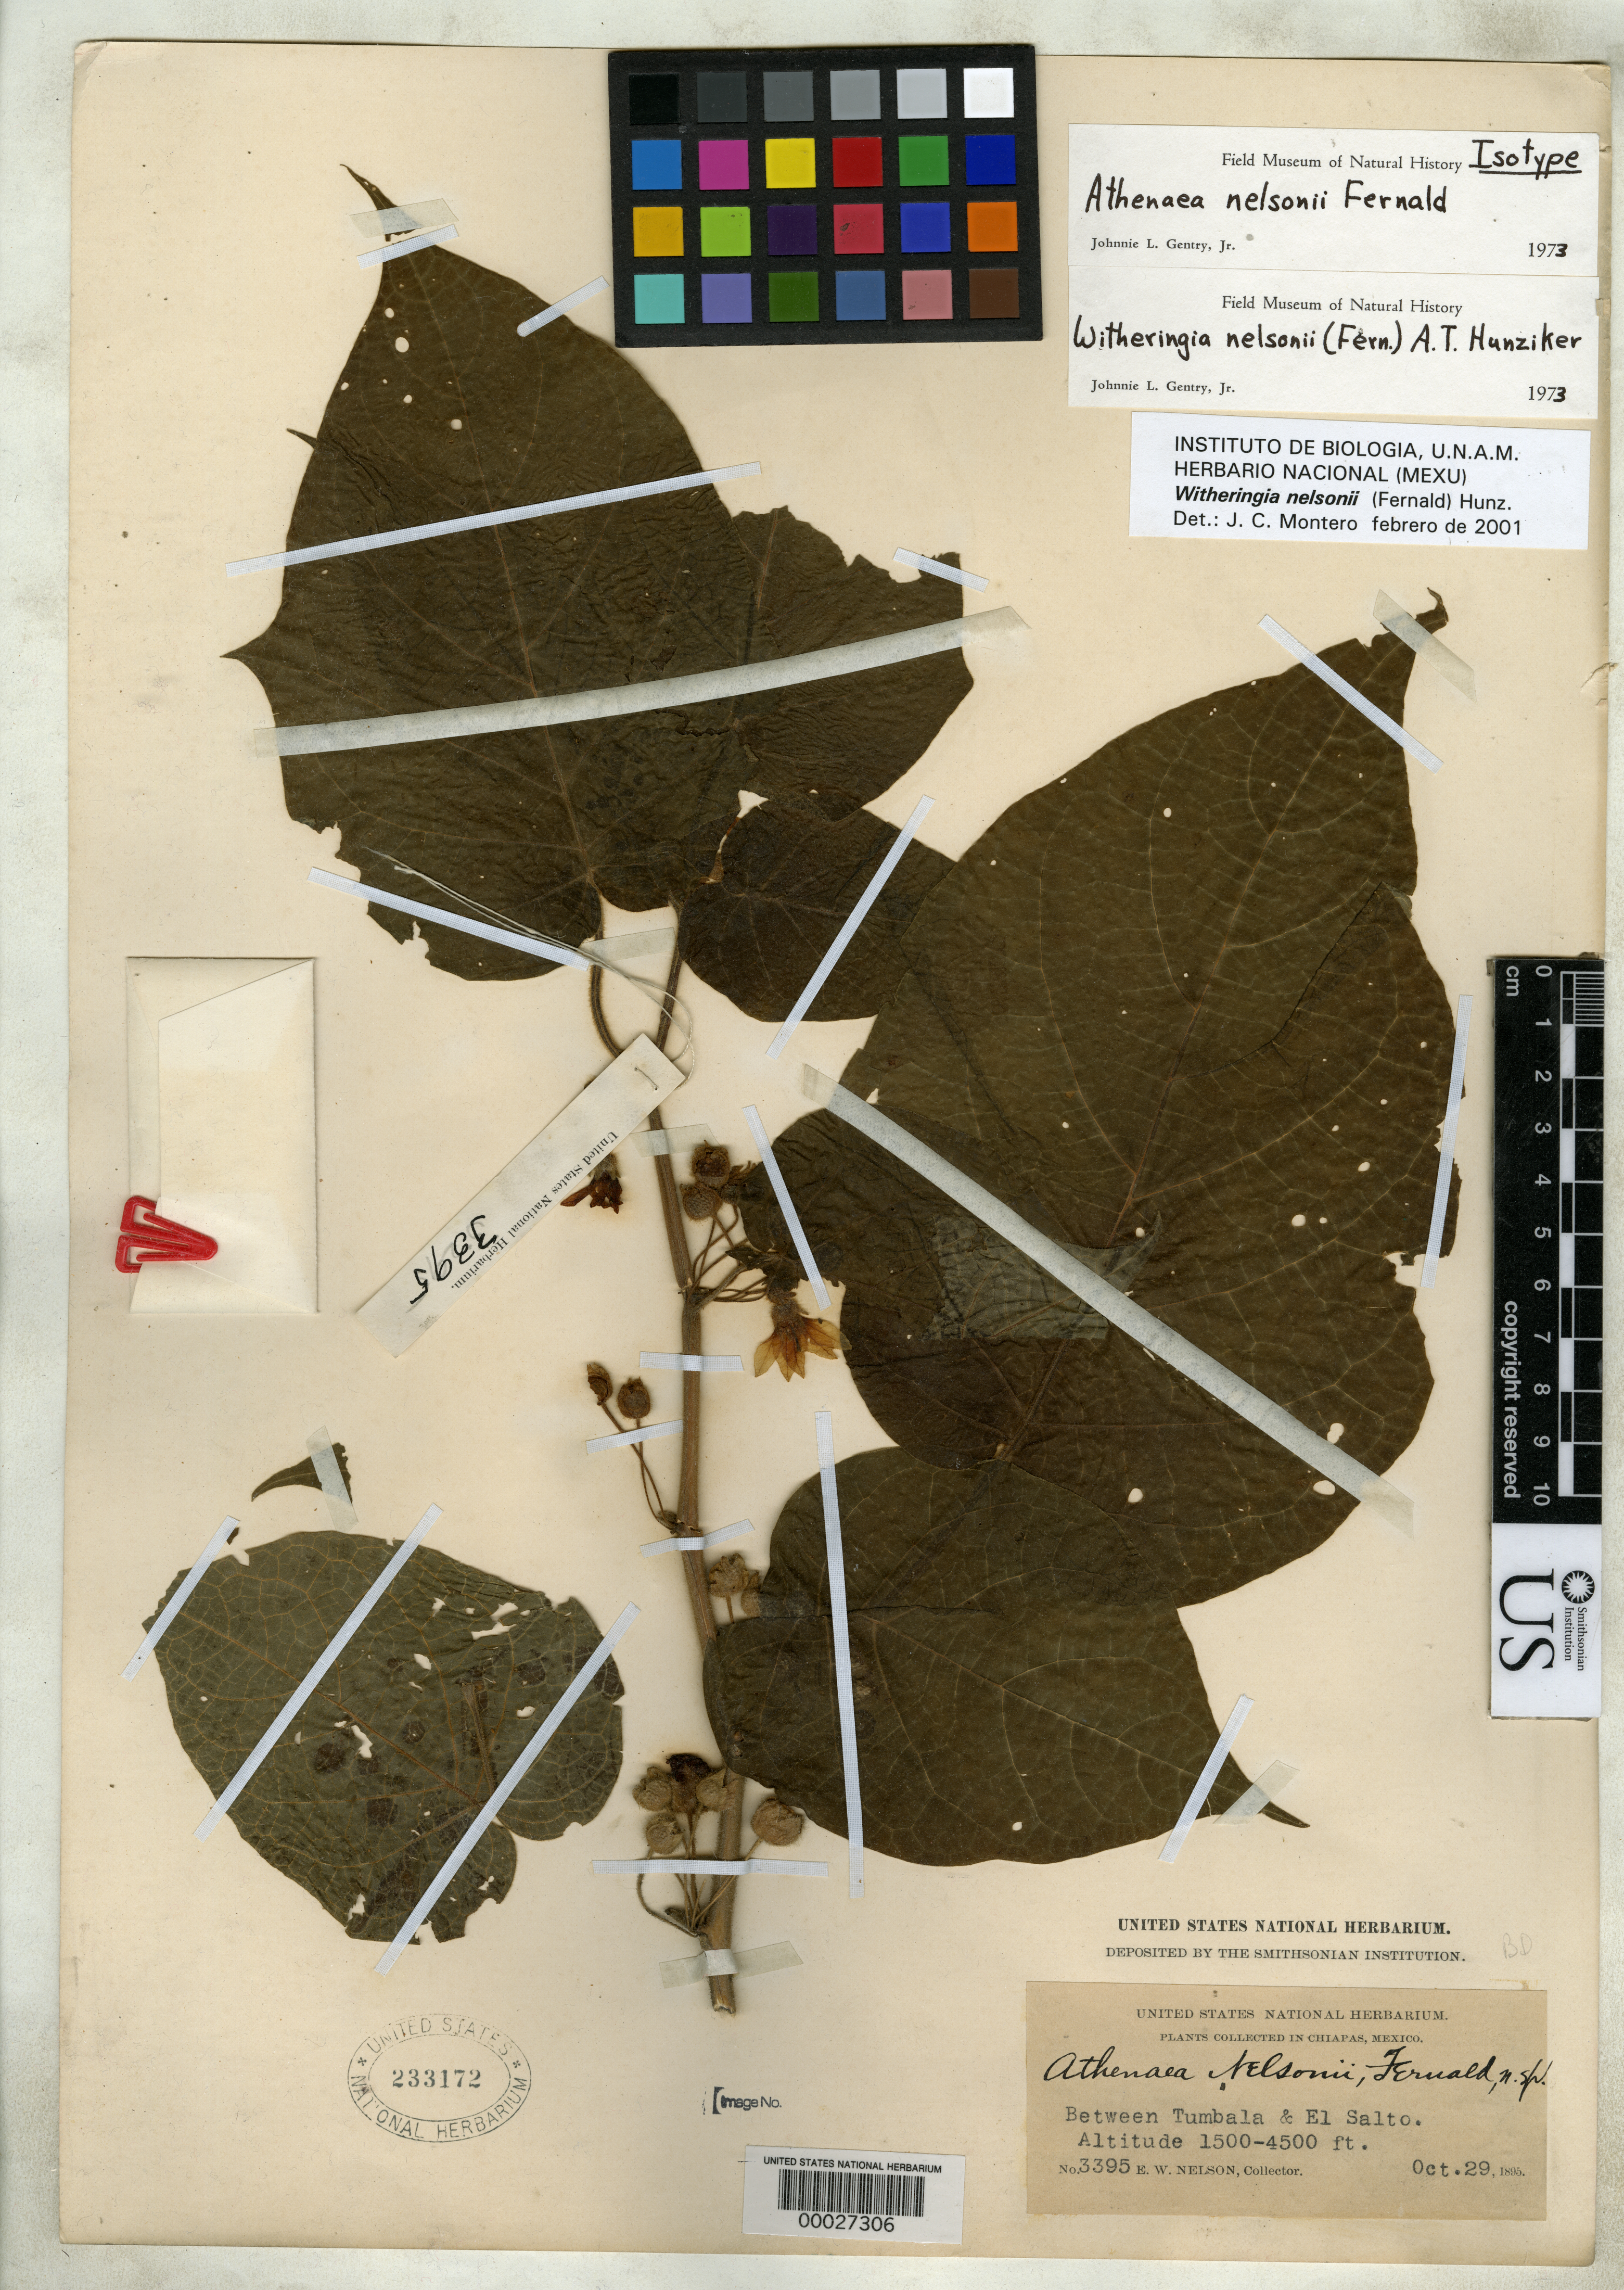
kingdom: Plantae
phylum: Tracheophyta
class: Magnoliopsida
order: Solanales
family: Solanaceae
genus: Athenaea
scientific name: Athenaea nelsonii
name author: Fernald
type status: Isotype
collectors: E. W. Nelson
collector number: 3395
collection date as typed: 29 Oct 1895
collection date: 1895-10-29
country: Mexico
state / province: Chiapas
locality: Between Tumbala and El Salto.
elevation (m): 460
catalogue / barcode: US 233172